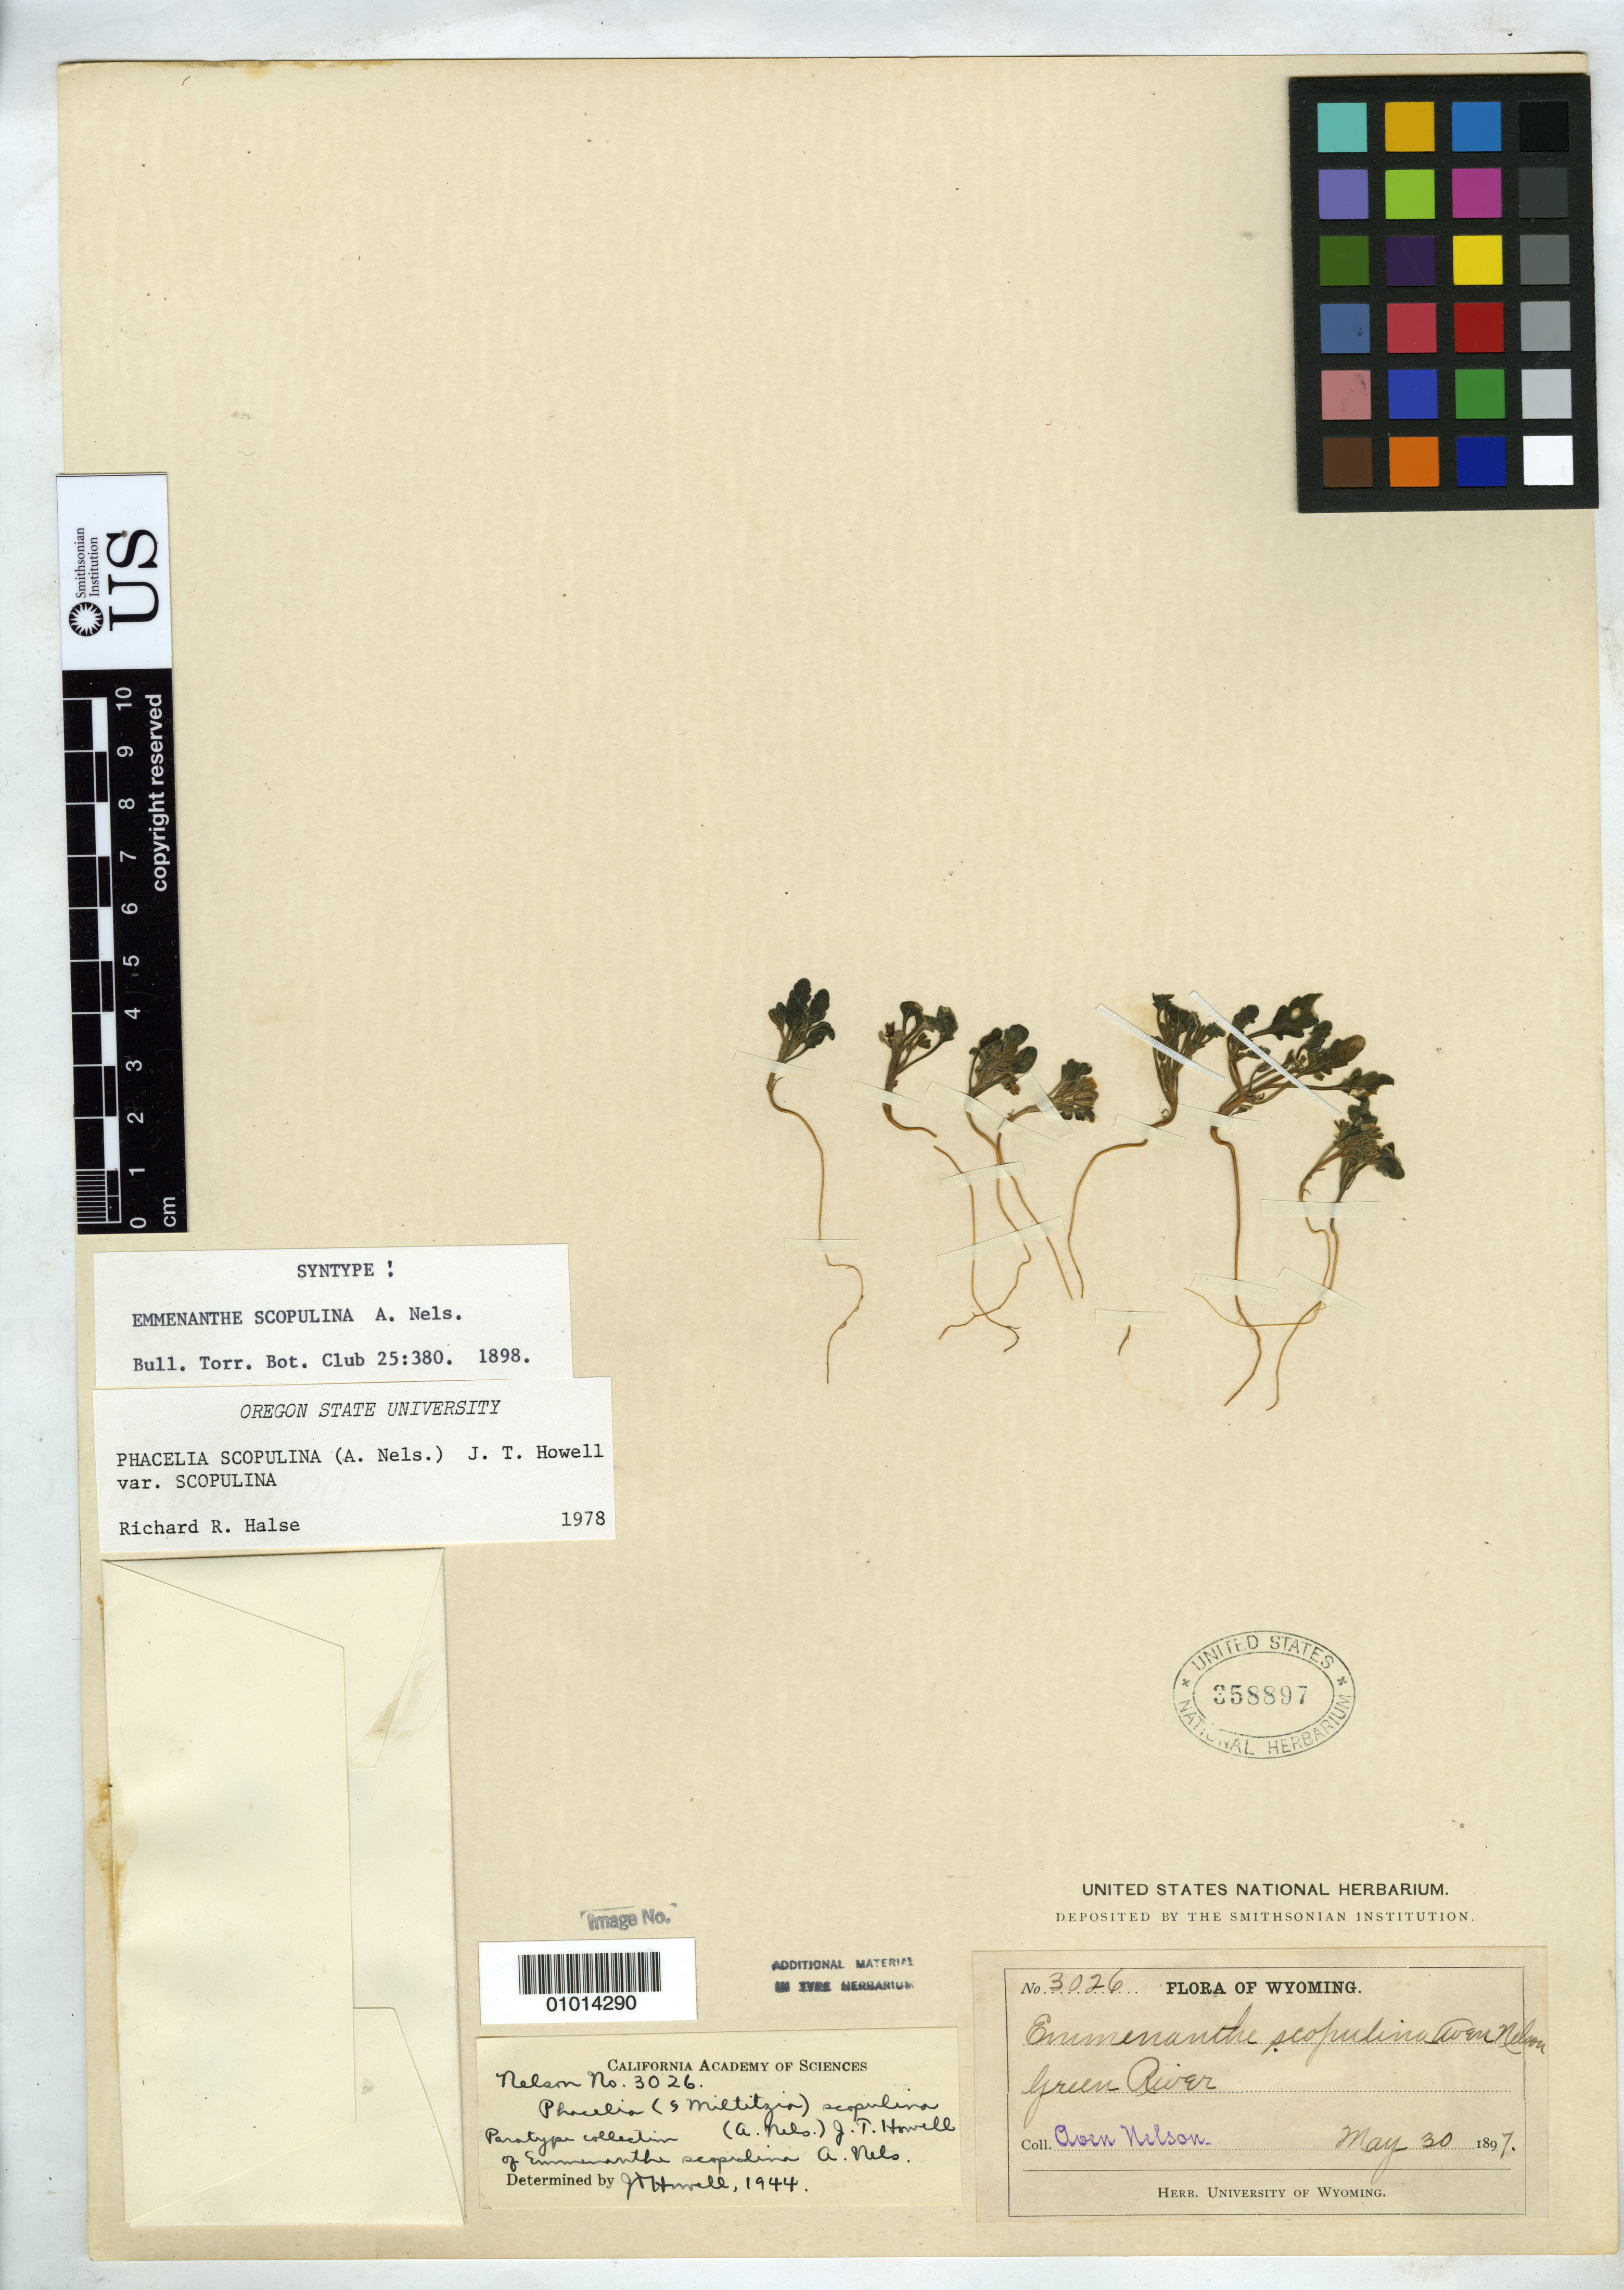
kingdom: Plantae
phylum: Tracheophyta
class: Magnoliopsida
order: Boraginales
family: Hydrophyllaceae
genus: Emmenanthe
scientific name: Emmenanthe scopulina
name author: A. Nelson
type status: Syntype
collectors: A. Nelson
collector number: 3026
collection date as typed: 30 May 1897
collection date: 1897-05-30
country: United States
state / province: Wyoming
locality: Green River.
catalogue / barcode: US 358897